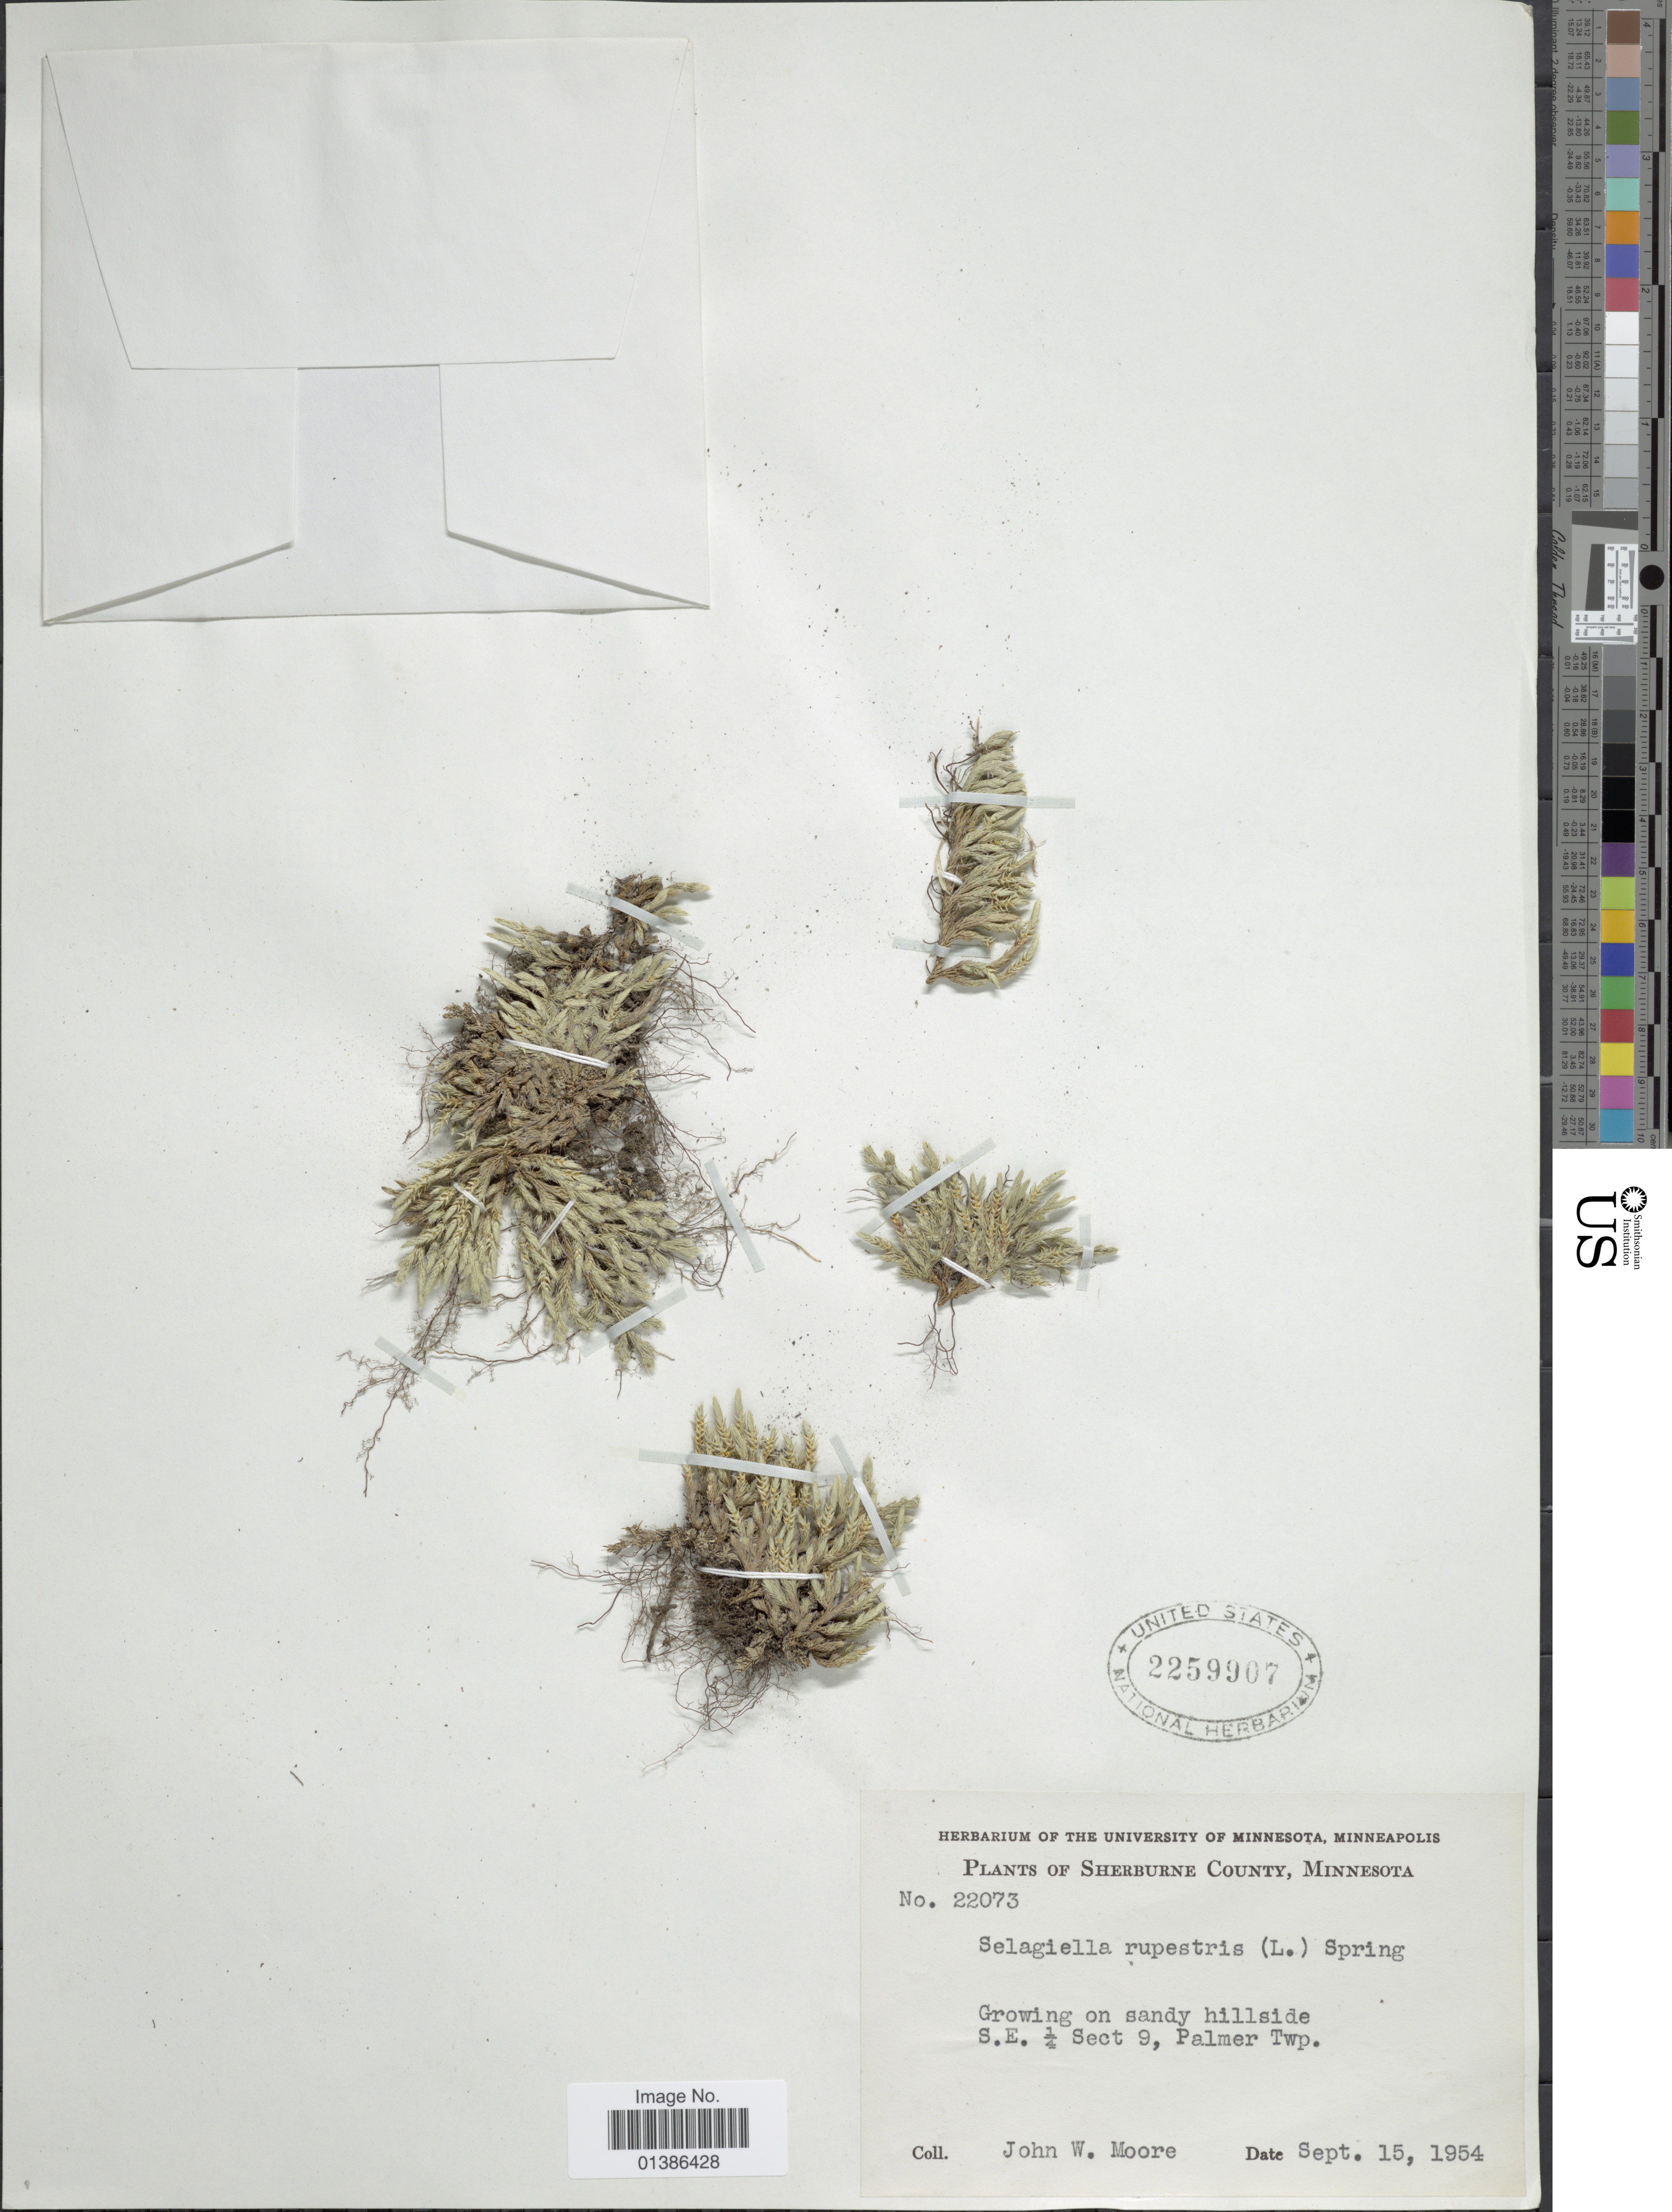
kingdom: Plantae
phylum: Tracheophyta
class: Lycopodiopsida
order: Selaginellales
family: Selaginellaceae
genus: Selaginella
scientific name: Selaginella rupestris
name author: (L.) Spring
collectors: J. Moore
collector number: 22073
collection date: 1954-09-15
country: United States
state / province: Minnesota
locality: Sherburne County. Growing on sandy hillside S.E. ¼ Sect 9, Palmer Twp.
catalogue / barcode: US 2259907